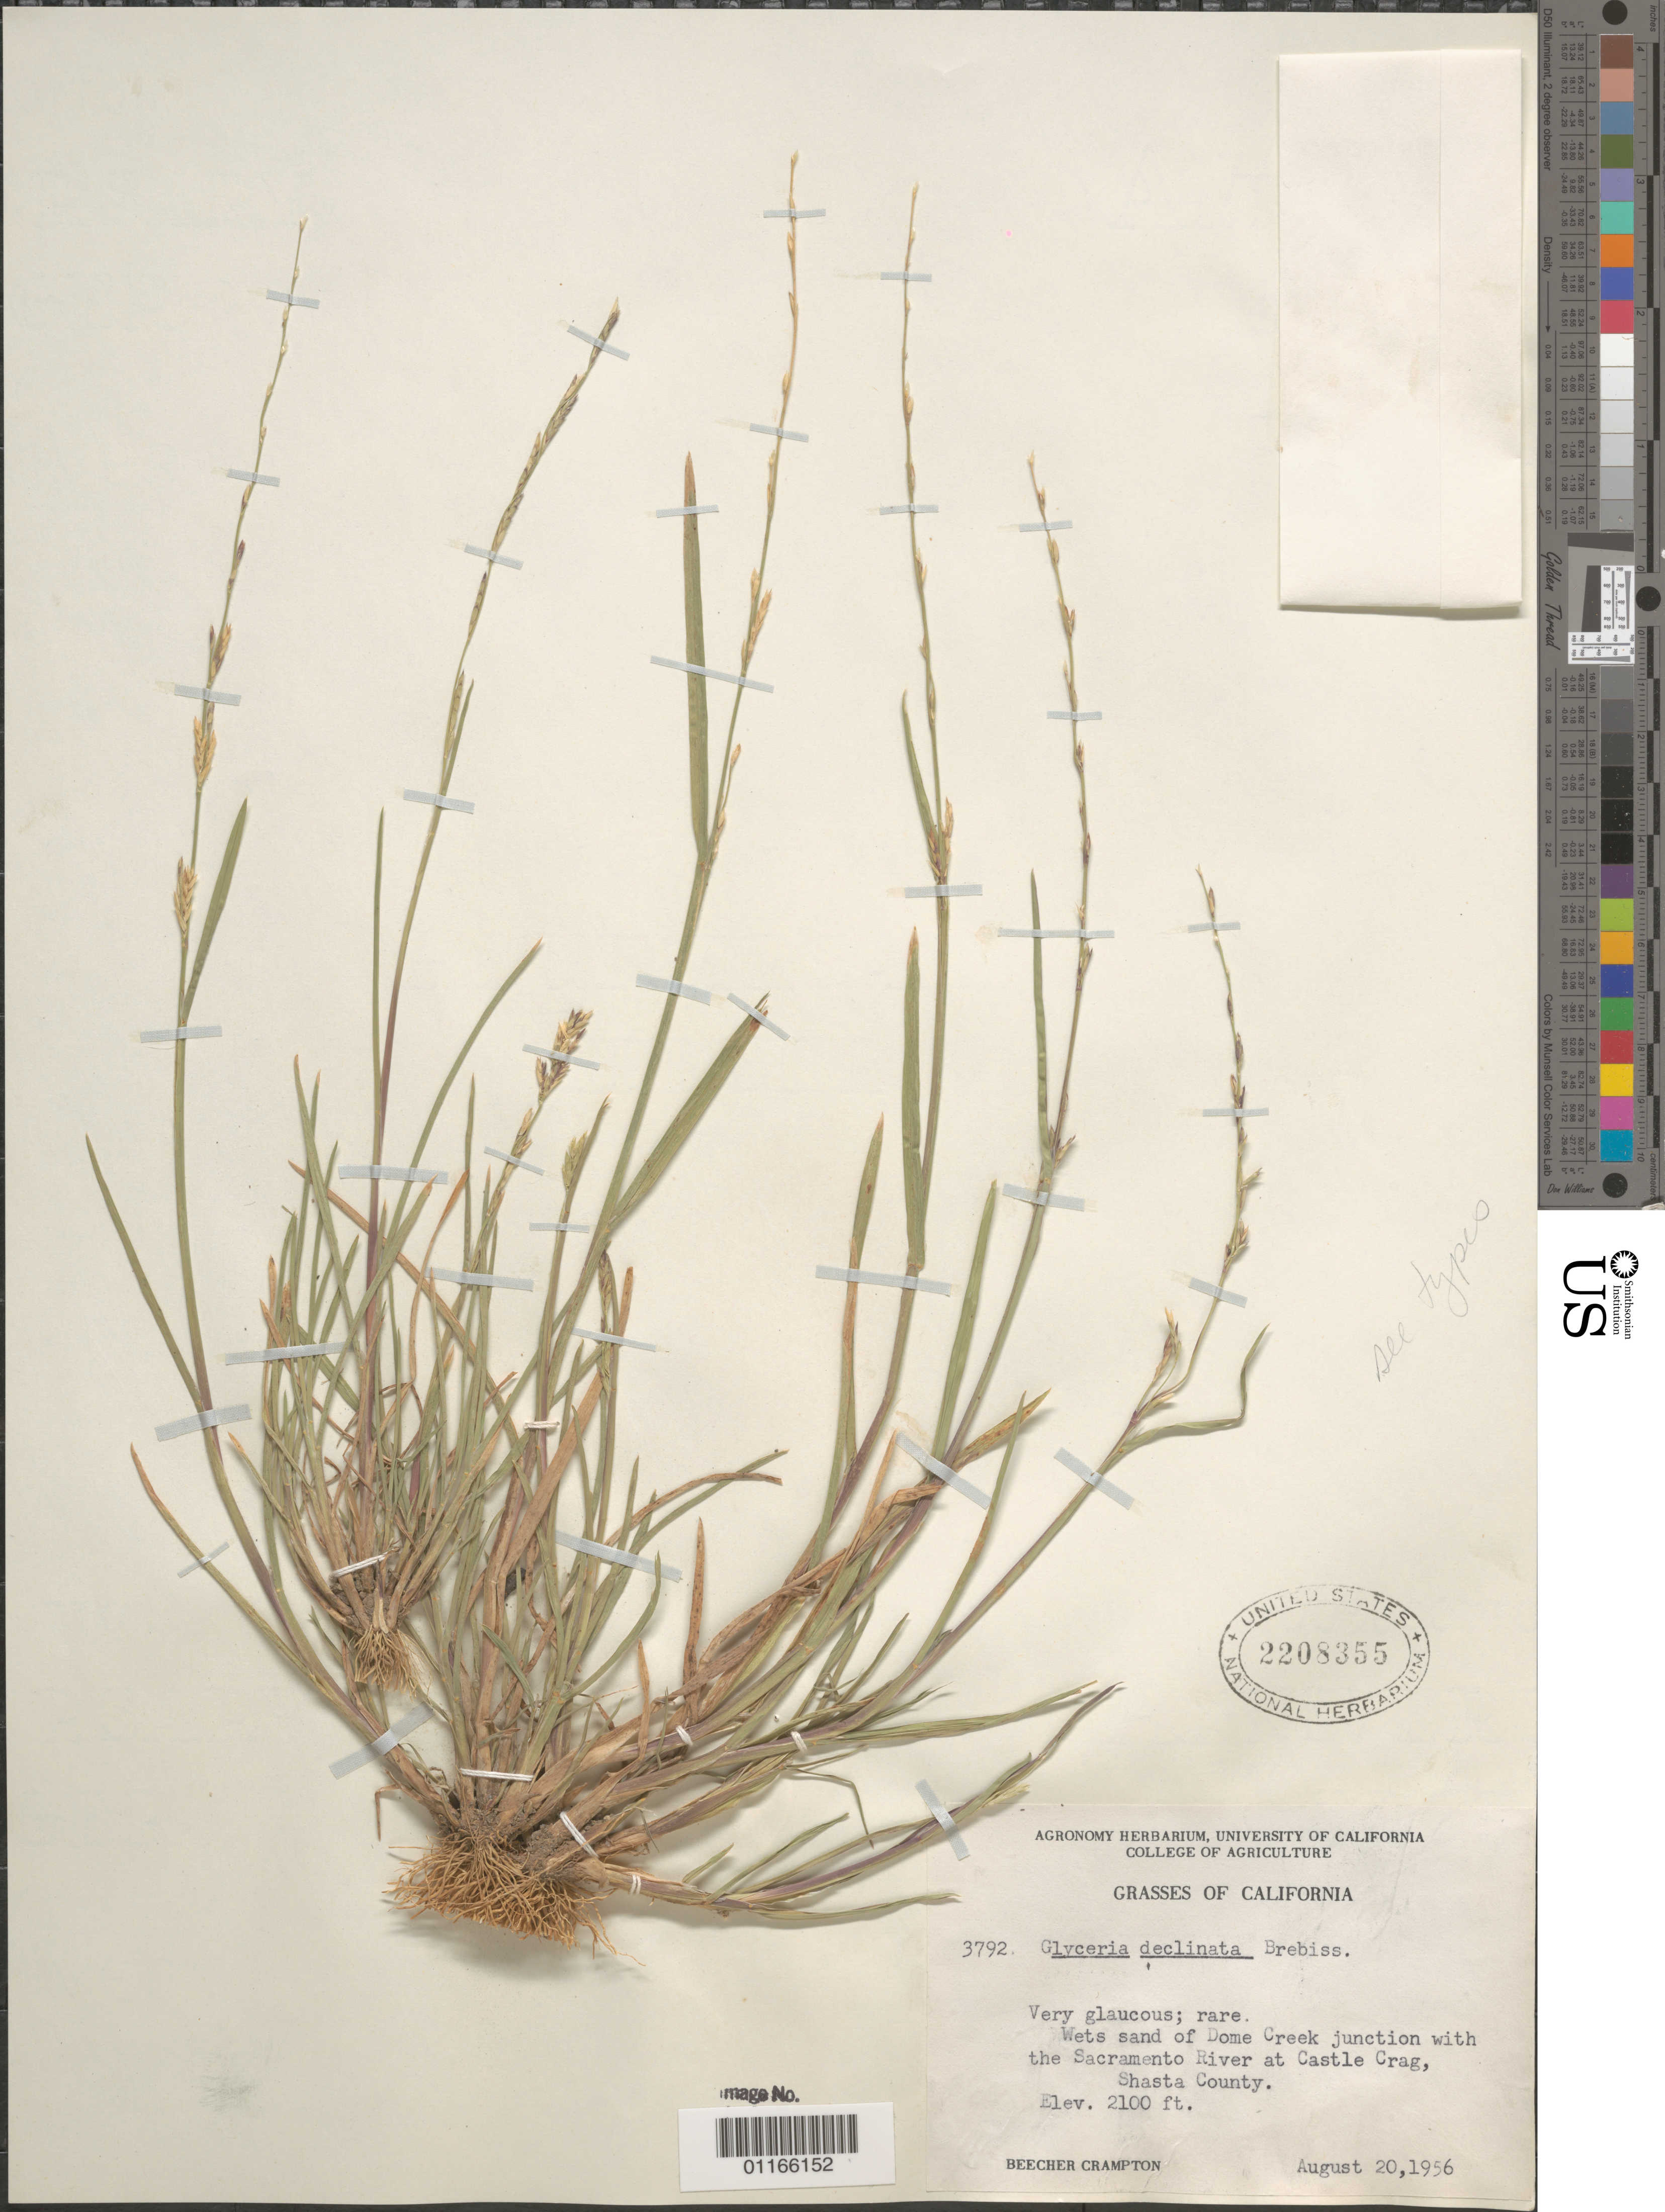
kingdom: Plantae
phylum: Tracheophyta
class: Liliopsida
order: Poales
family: Poaceae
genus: Glyceria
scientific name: Glyceria declinata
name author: Bréb.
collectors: B. Crampton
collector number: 3792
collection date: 1956-08-20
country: United States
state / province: California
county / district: Shasta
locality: Dome Creek junction with the Sacramento River at Castle Crag.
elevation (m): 640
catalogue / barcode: US 2208355